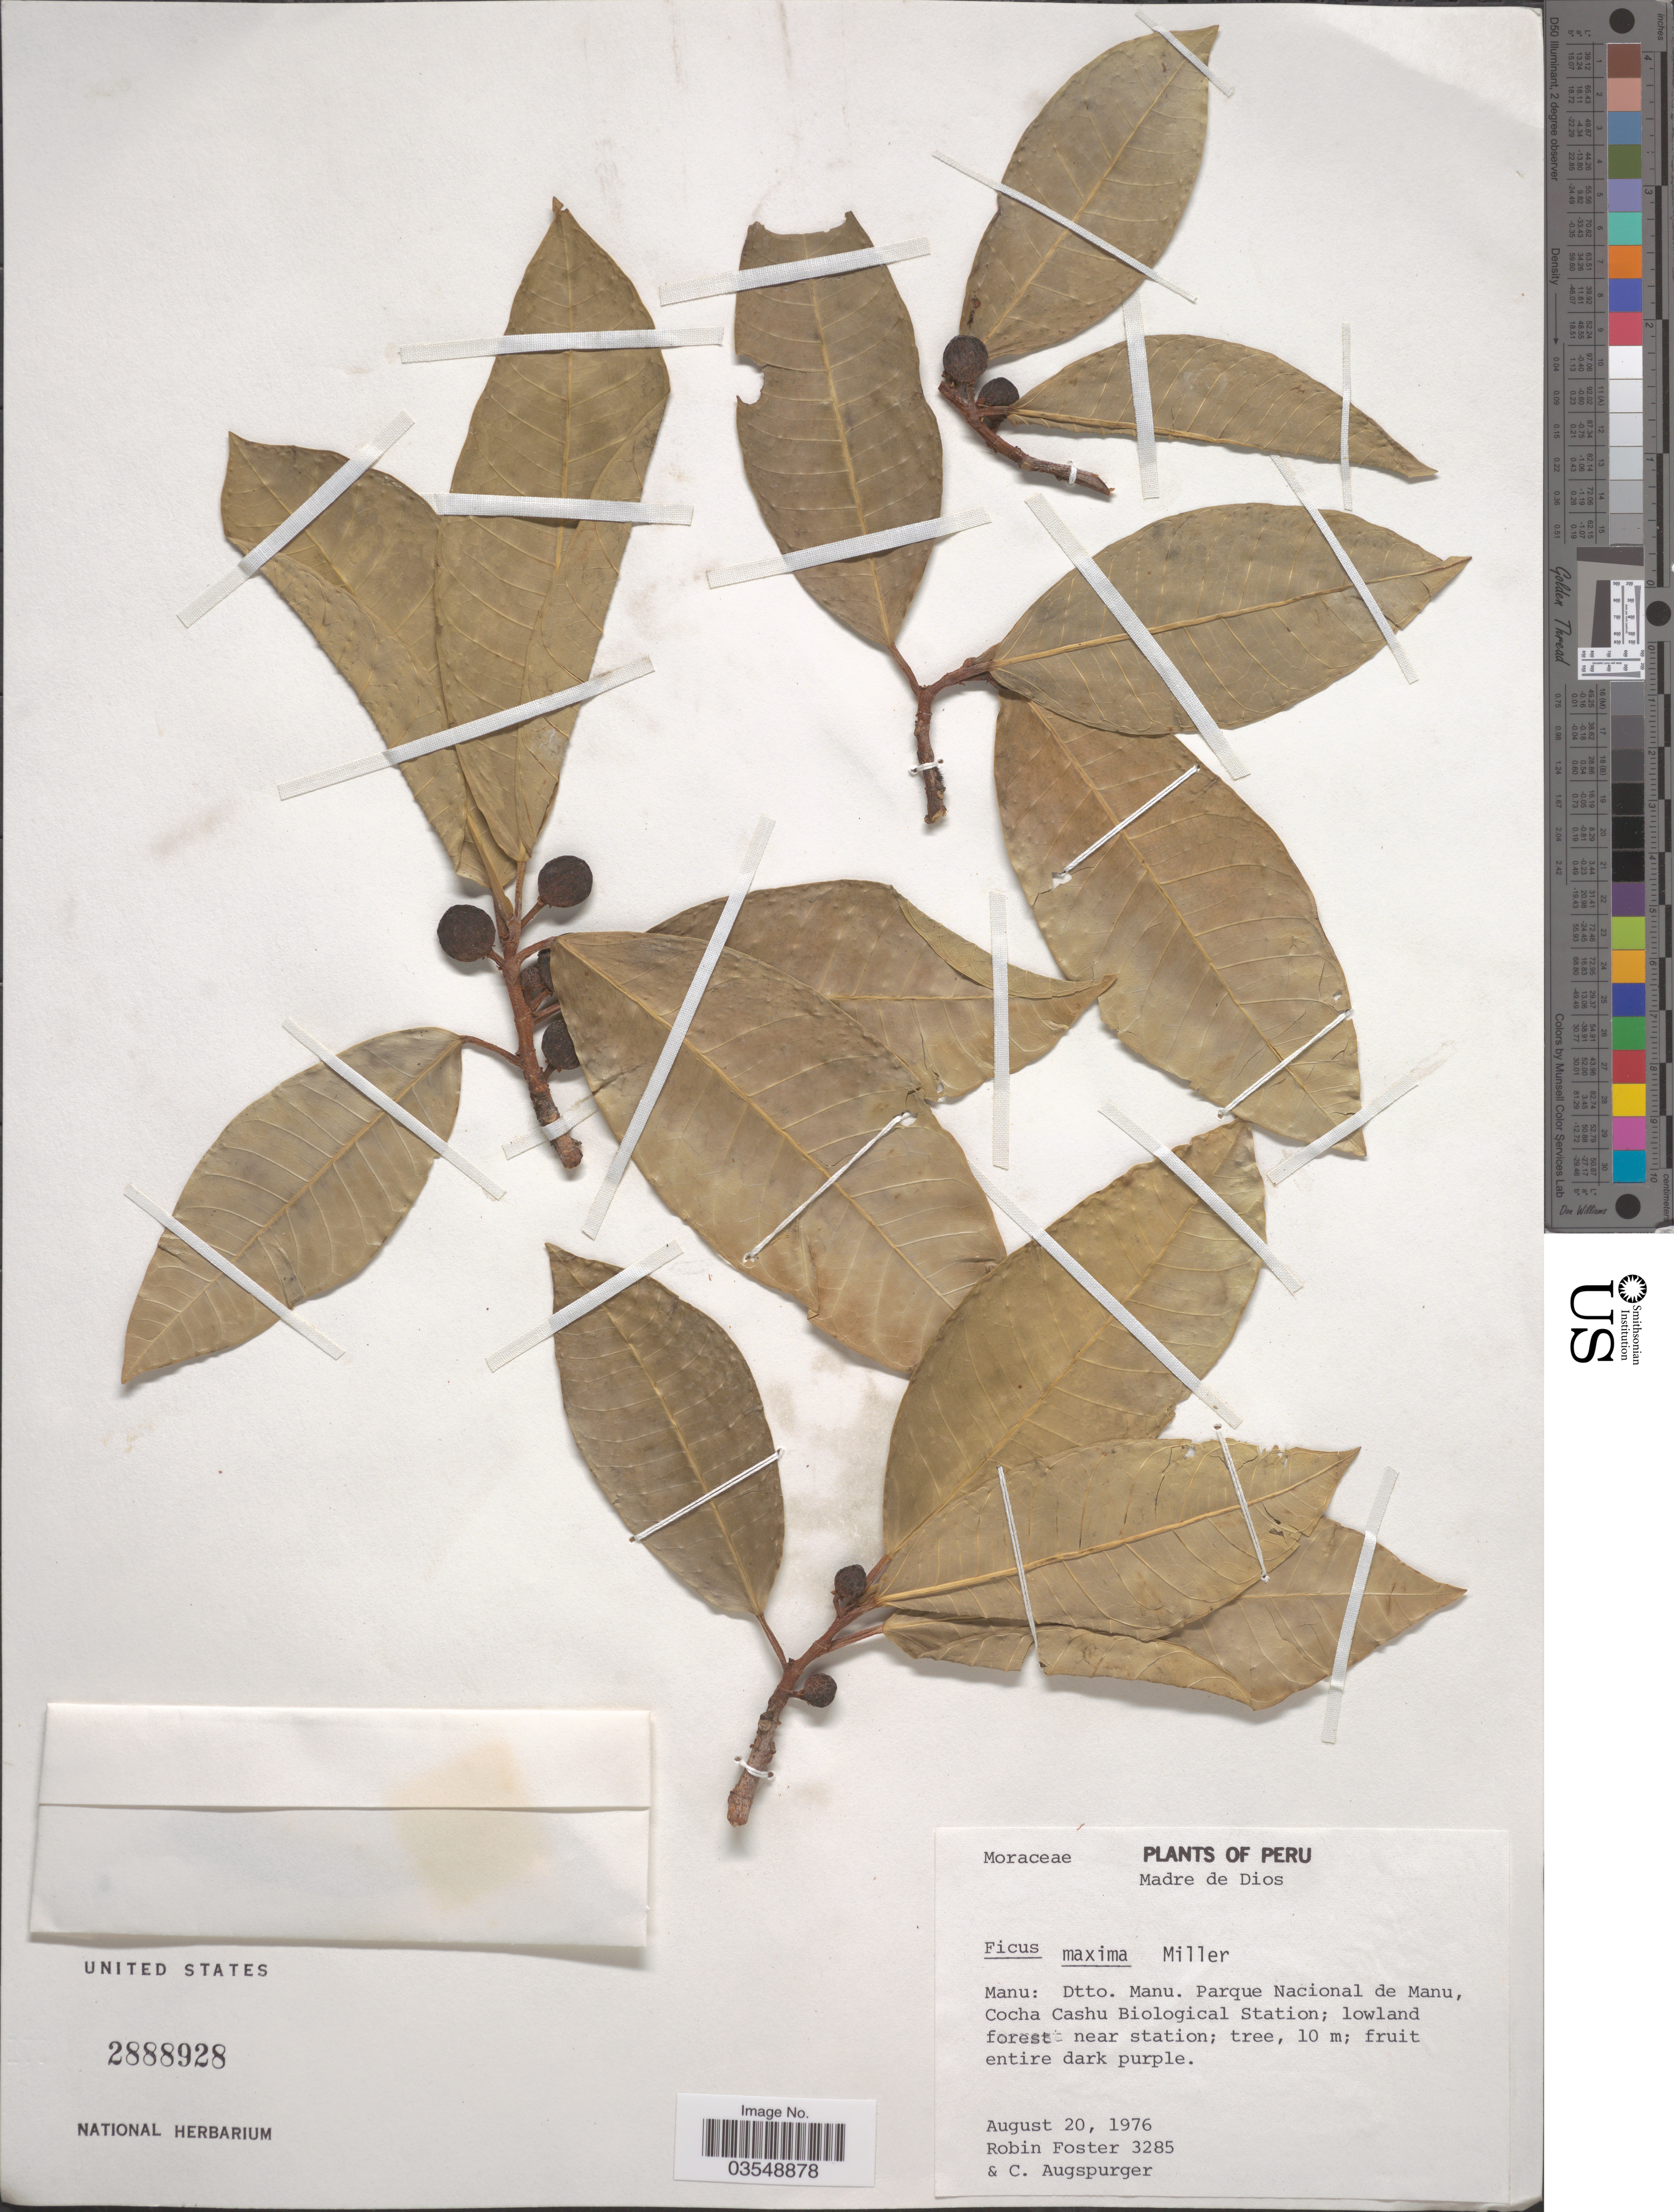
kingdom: Plantae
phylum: Tracheophyta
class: Magnoliopsida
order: Rosales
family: Moraceae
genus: Ficus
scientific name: Ficus radula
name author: Humb. & Bonpl. ex Willd.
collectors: R. B. Foster & C. Augspurger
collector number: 3285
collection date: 1976-08-20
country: Peru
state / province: Madre de Dios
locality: Manu: Dtto. Manu. Parque Nacional de Manu, Cocha Cashu Biological Station; lowland forest near station.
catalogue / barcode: US 2888928